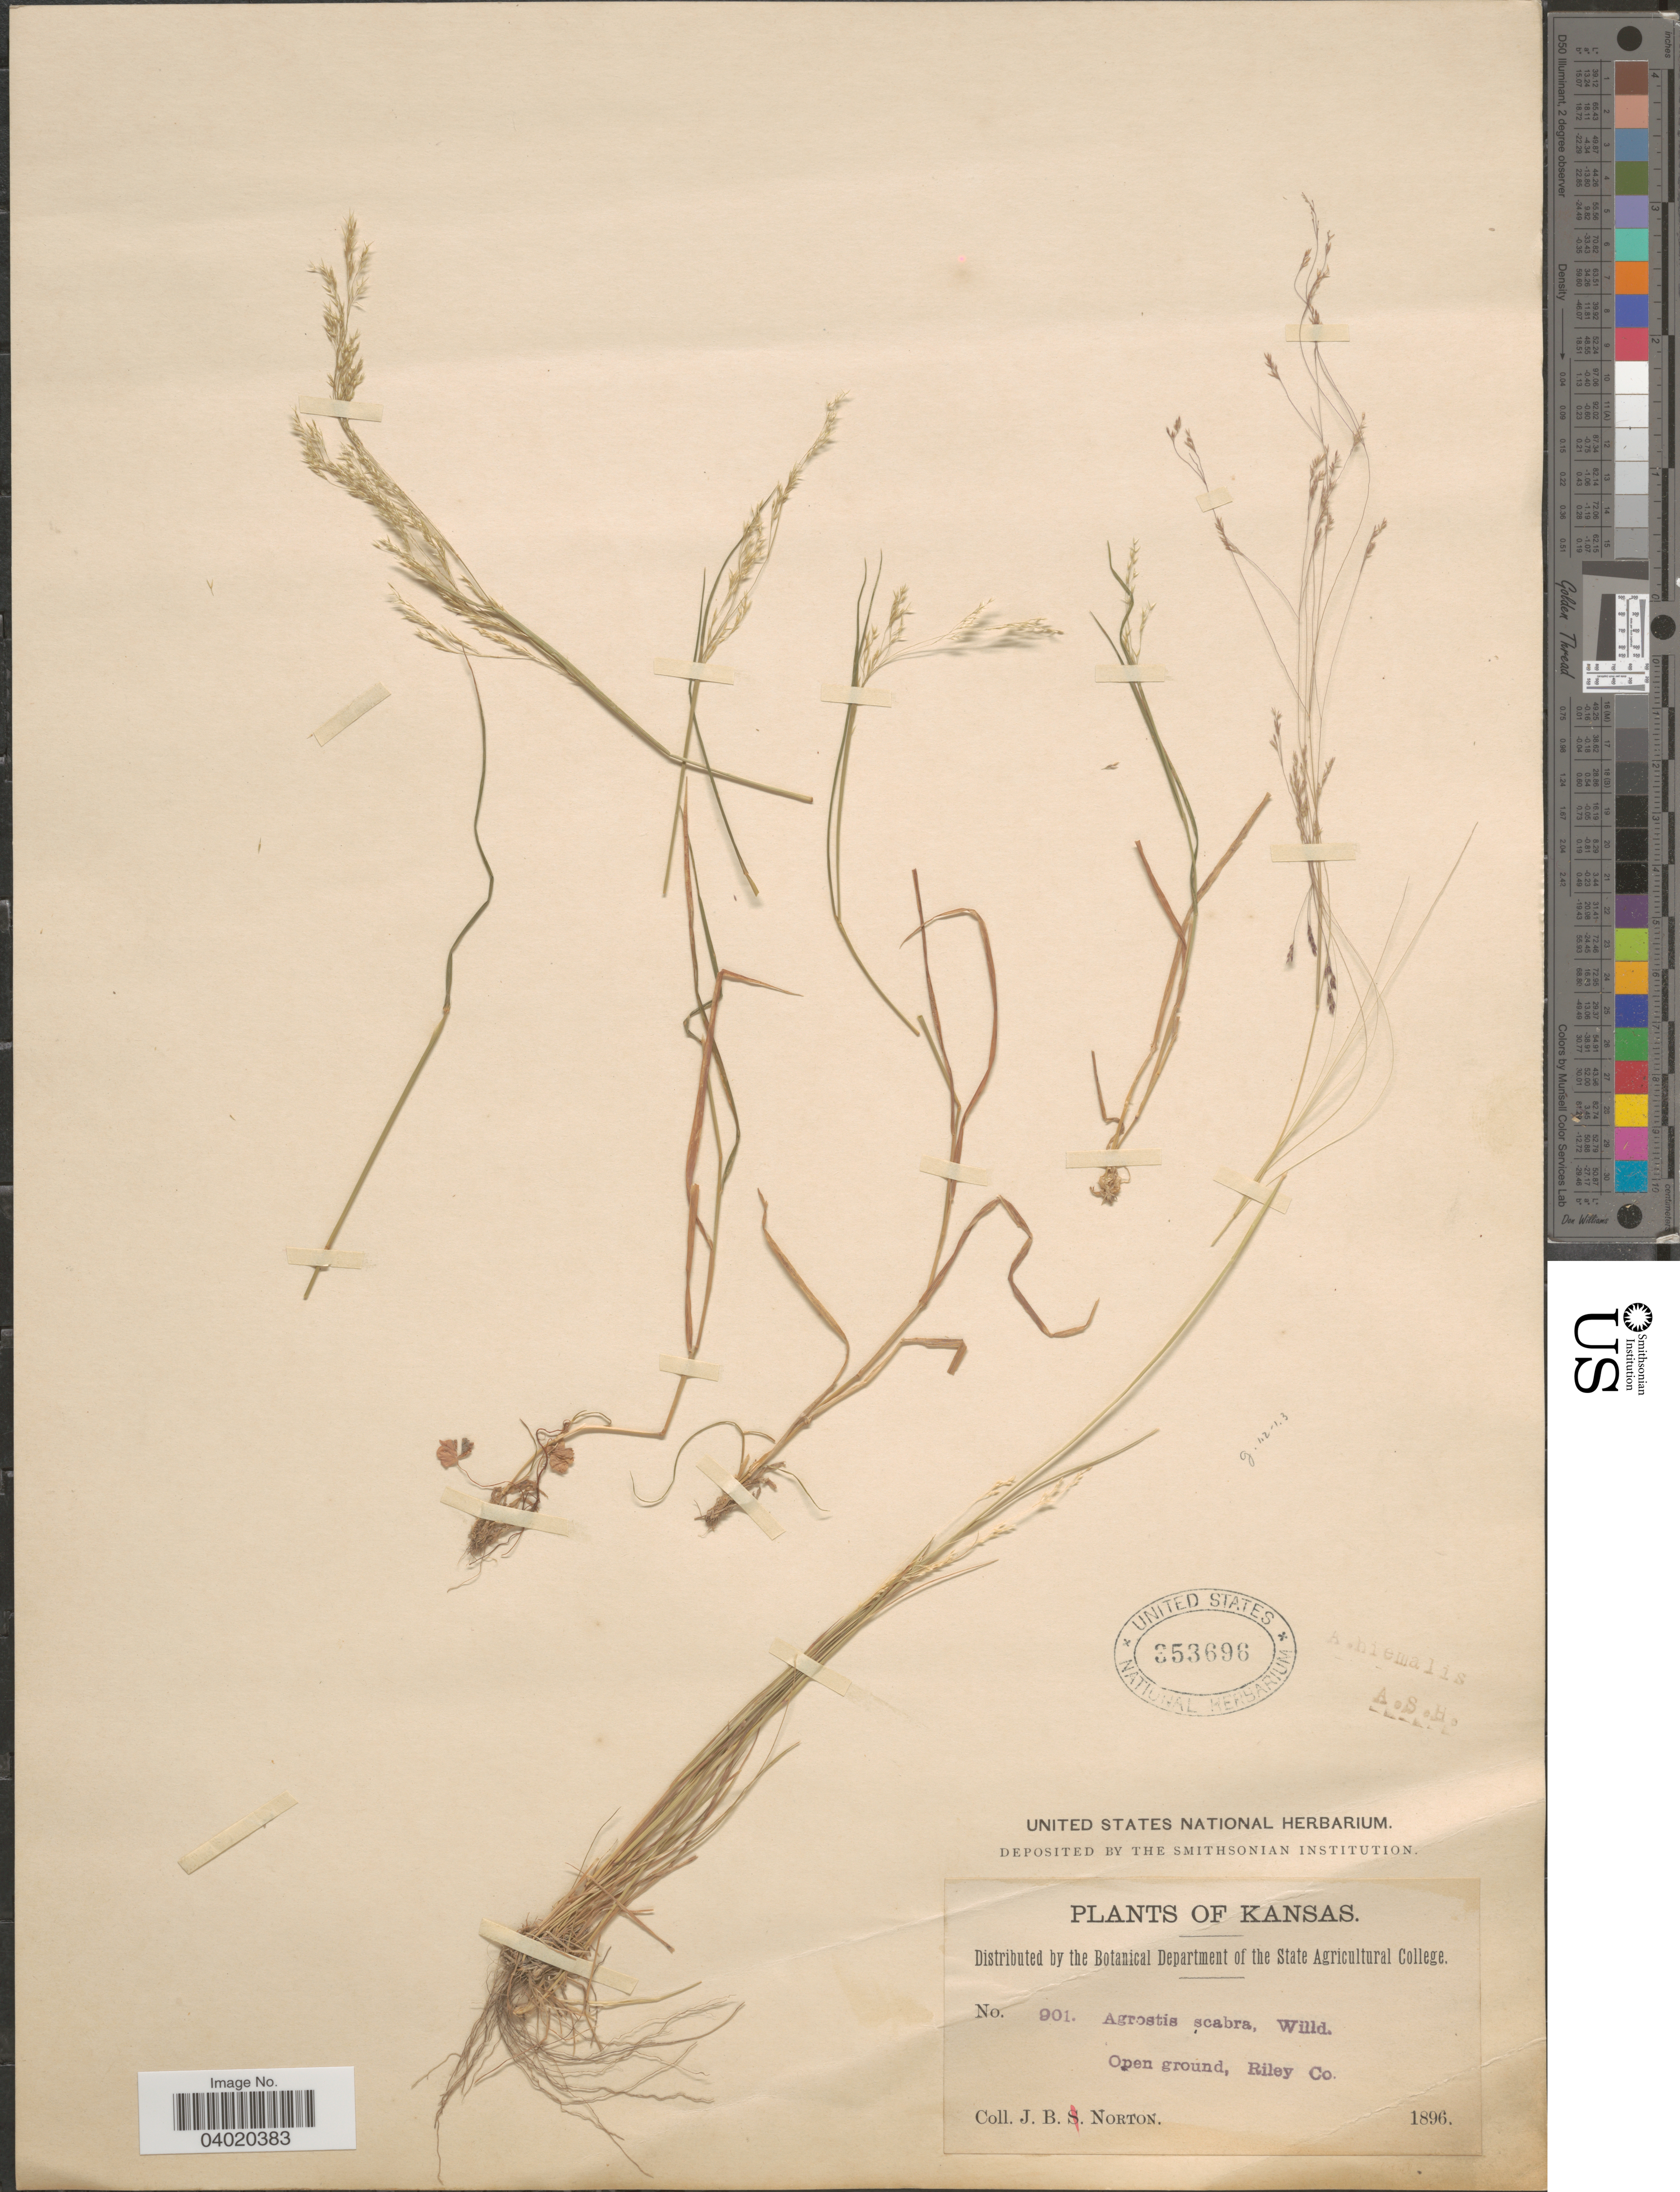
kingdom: Plantae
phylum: Tracheophyta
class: Liliopsida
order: Poales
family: Poaceae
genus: Agrostis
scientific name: Agrostis hyemalis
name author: (Walter) Britton et al.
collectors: J. B. Norton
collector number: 901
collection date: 1896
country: United States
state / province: Kansas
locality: Riley Co.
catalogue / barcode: US 353696